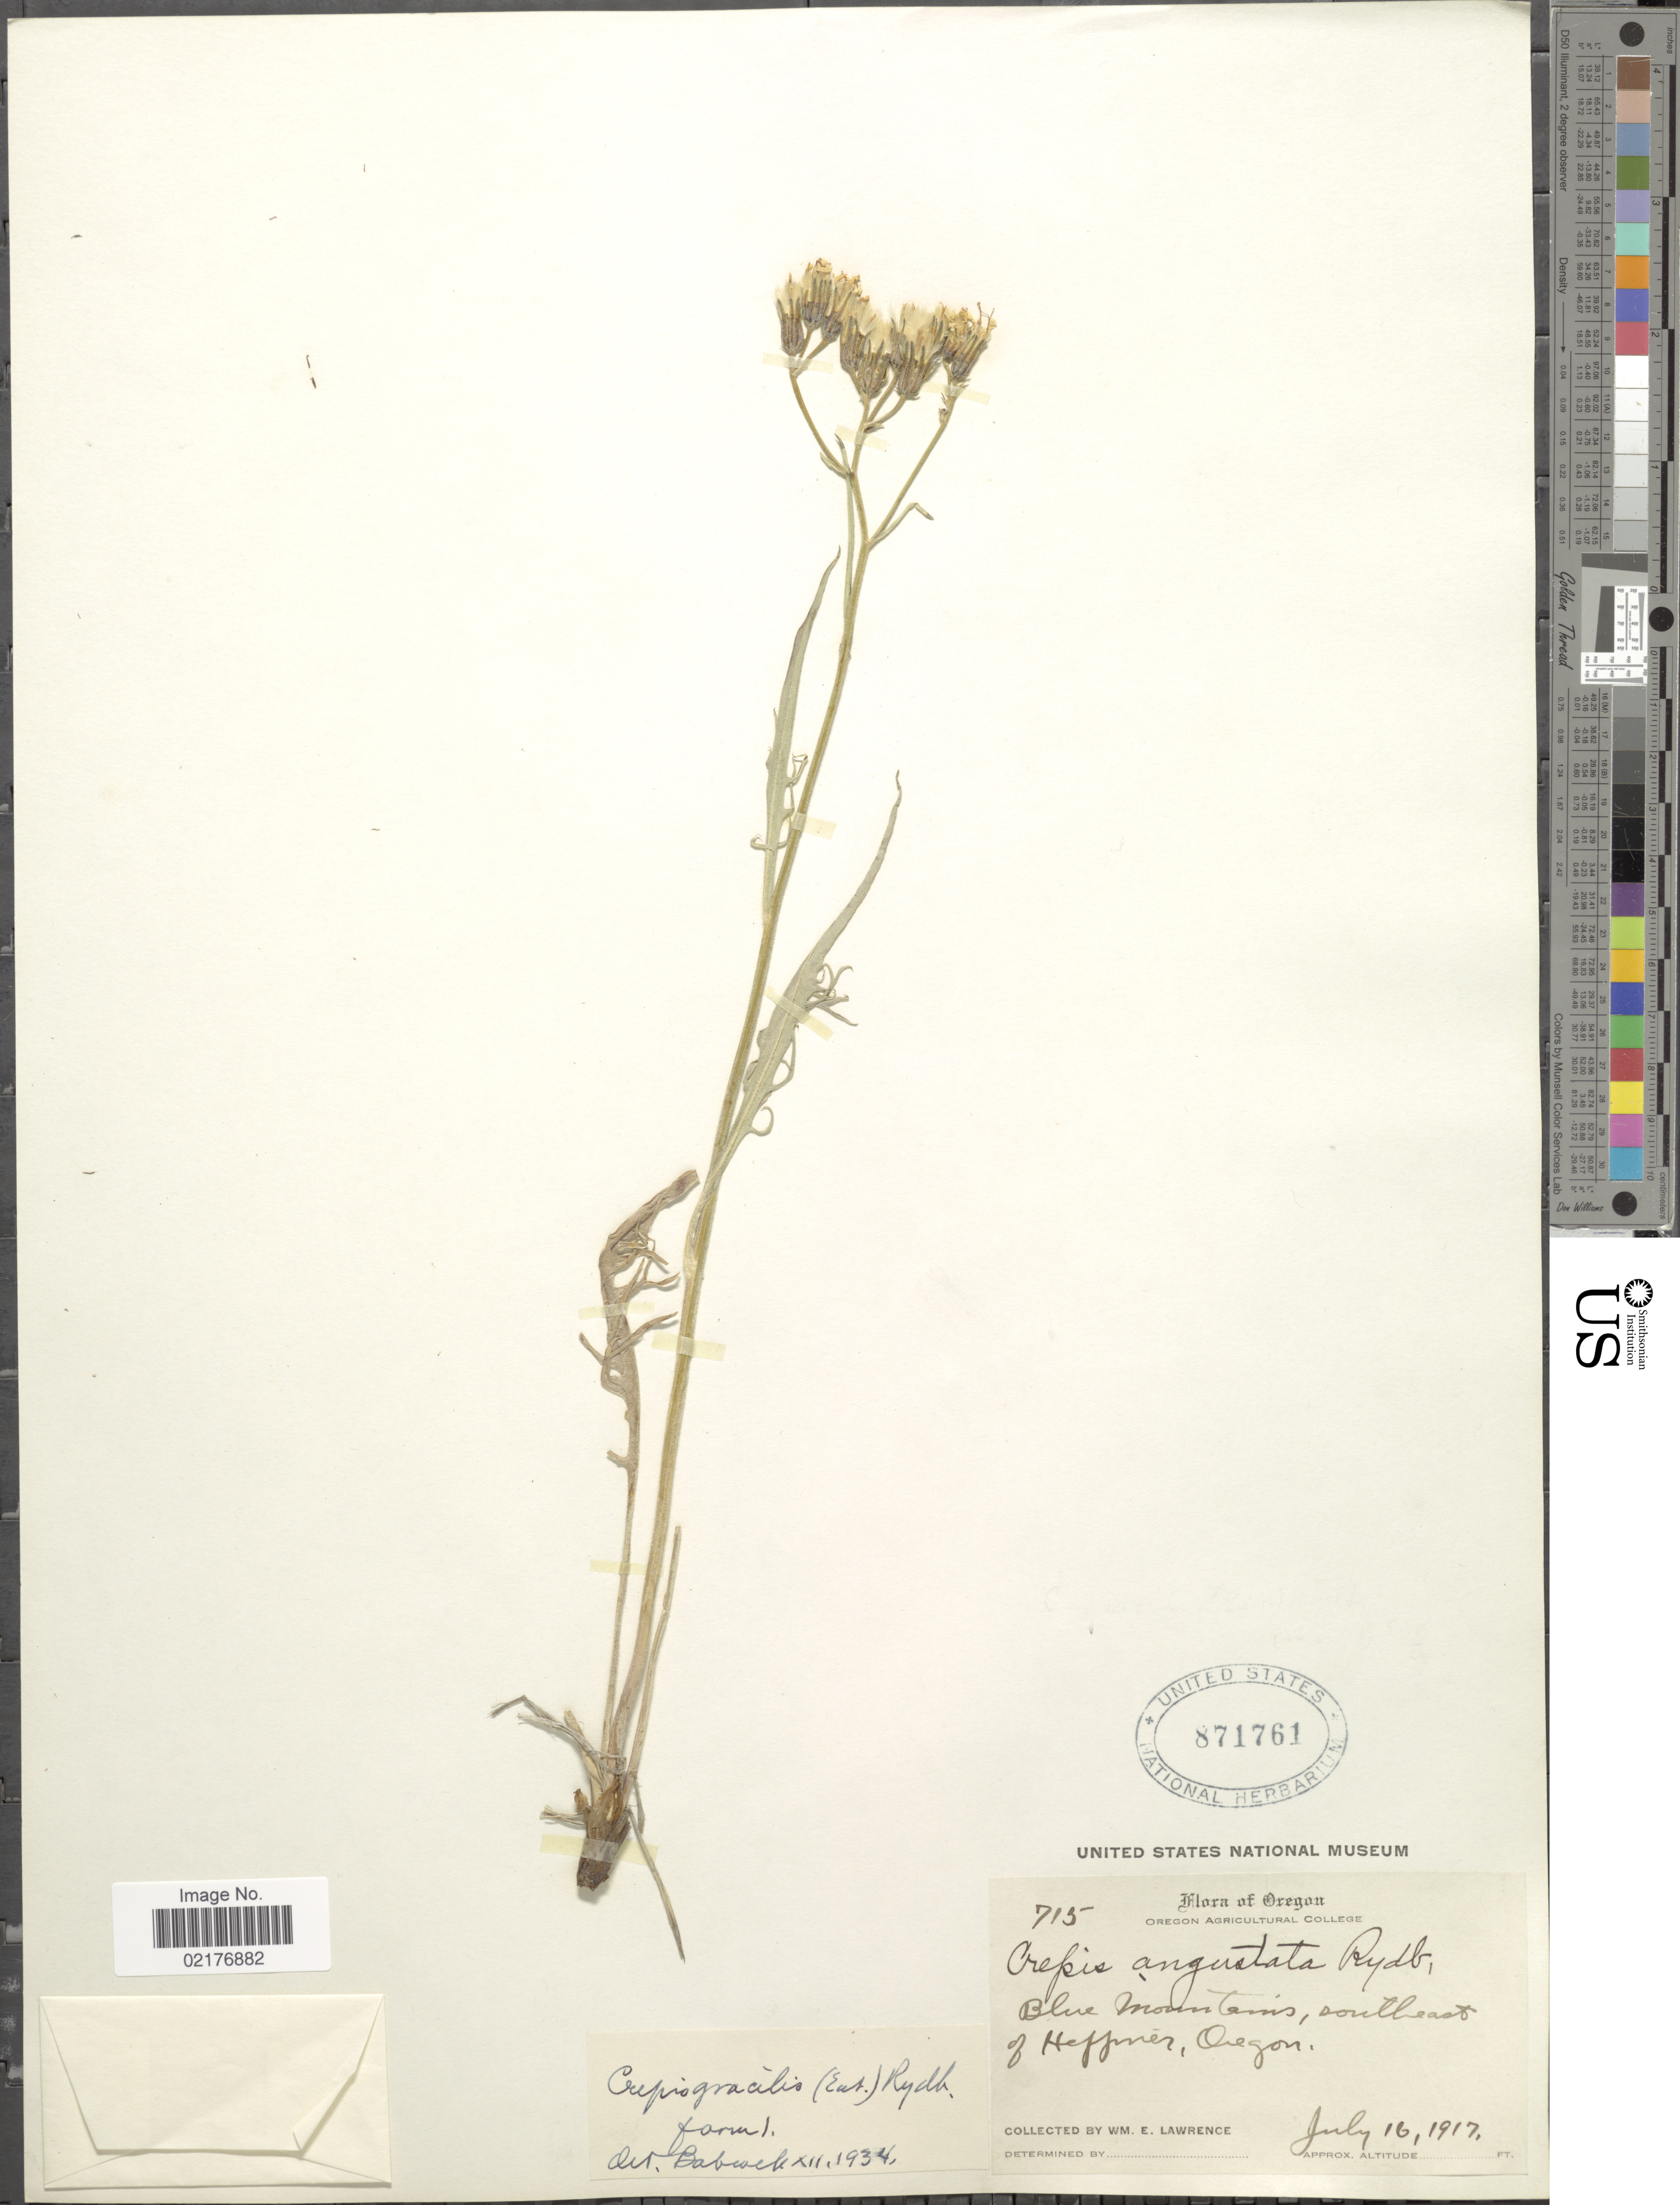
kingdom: Plantae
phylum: Tracheophyta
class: Magnoliopsida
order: Asterales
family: Asteraceae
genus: Crepis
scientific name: Crepis atribarba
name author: A. Heller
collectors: W. Lawrence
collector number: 715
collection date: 1917-07-16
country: United States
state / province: Oregon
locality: Blue Mountains, southeast of Heffner, Oregon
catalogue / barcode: US 871761